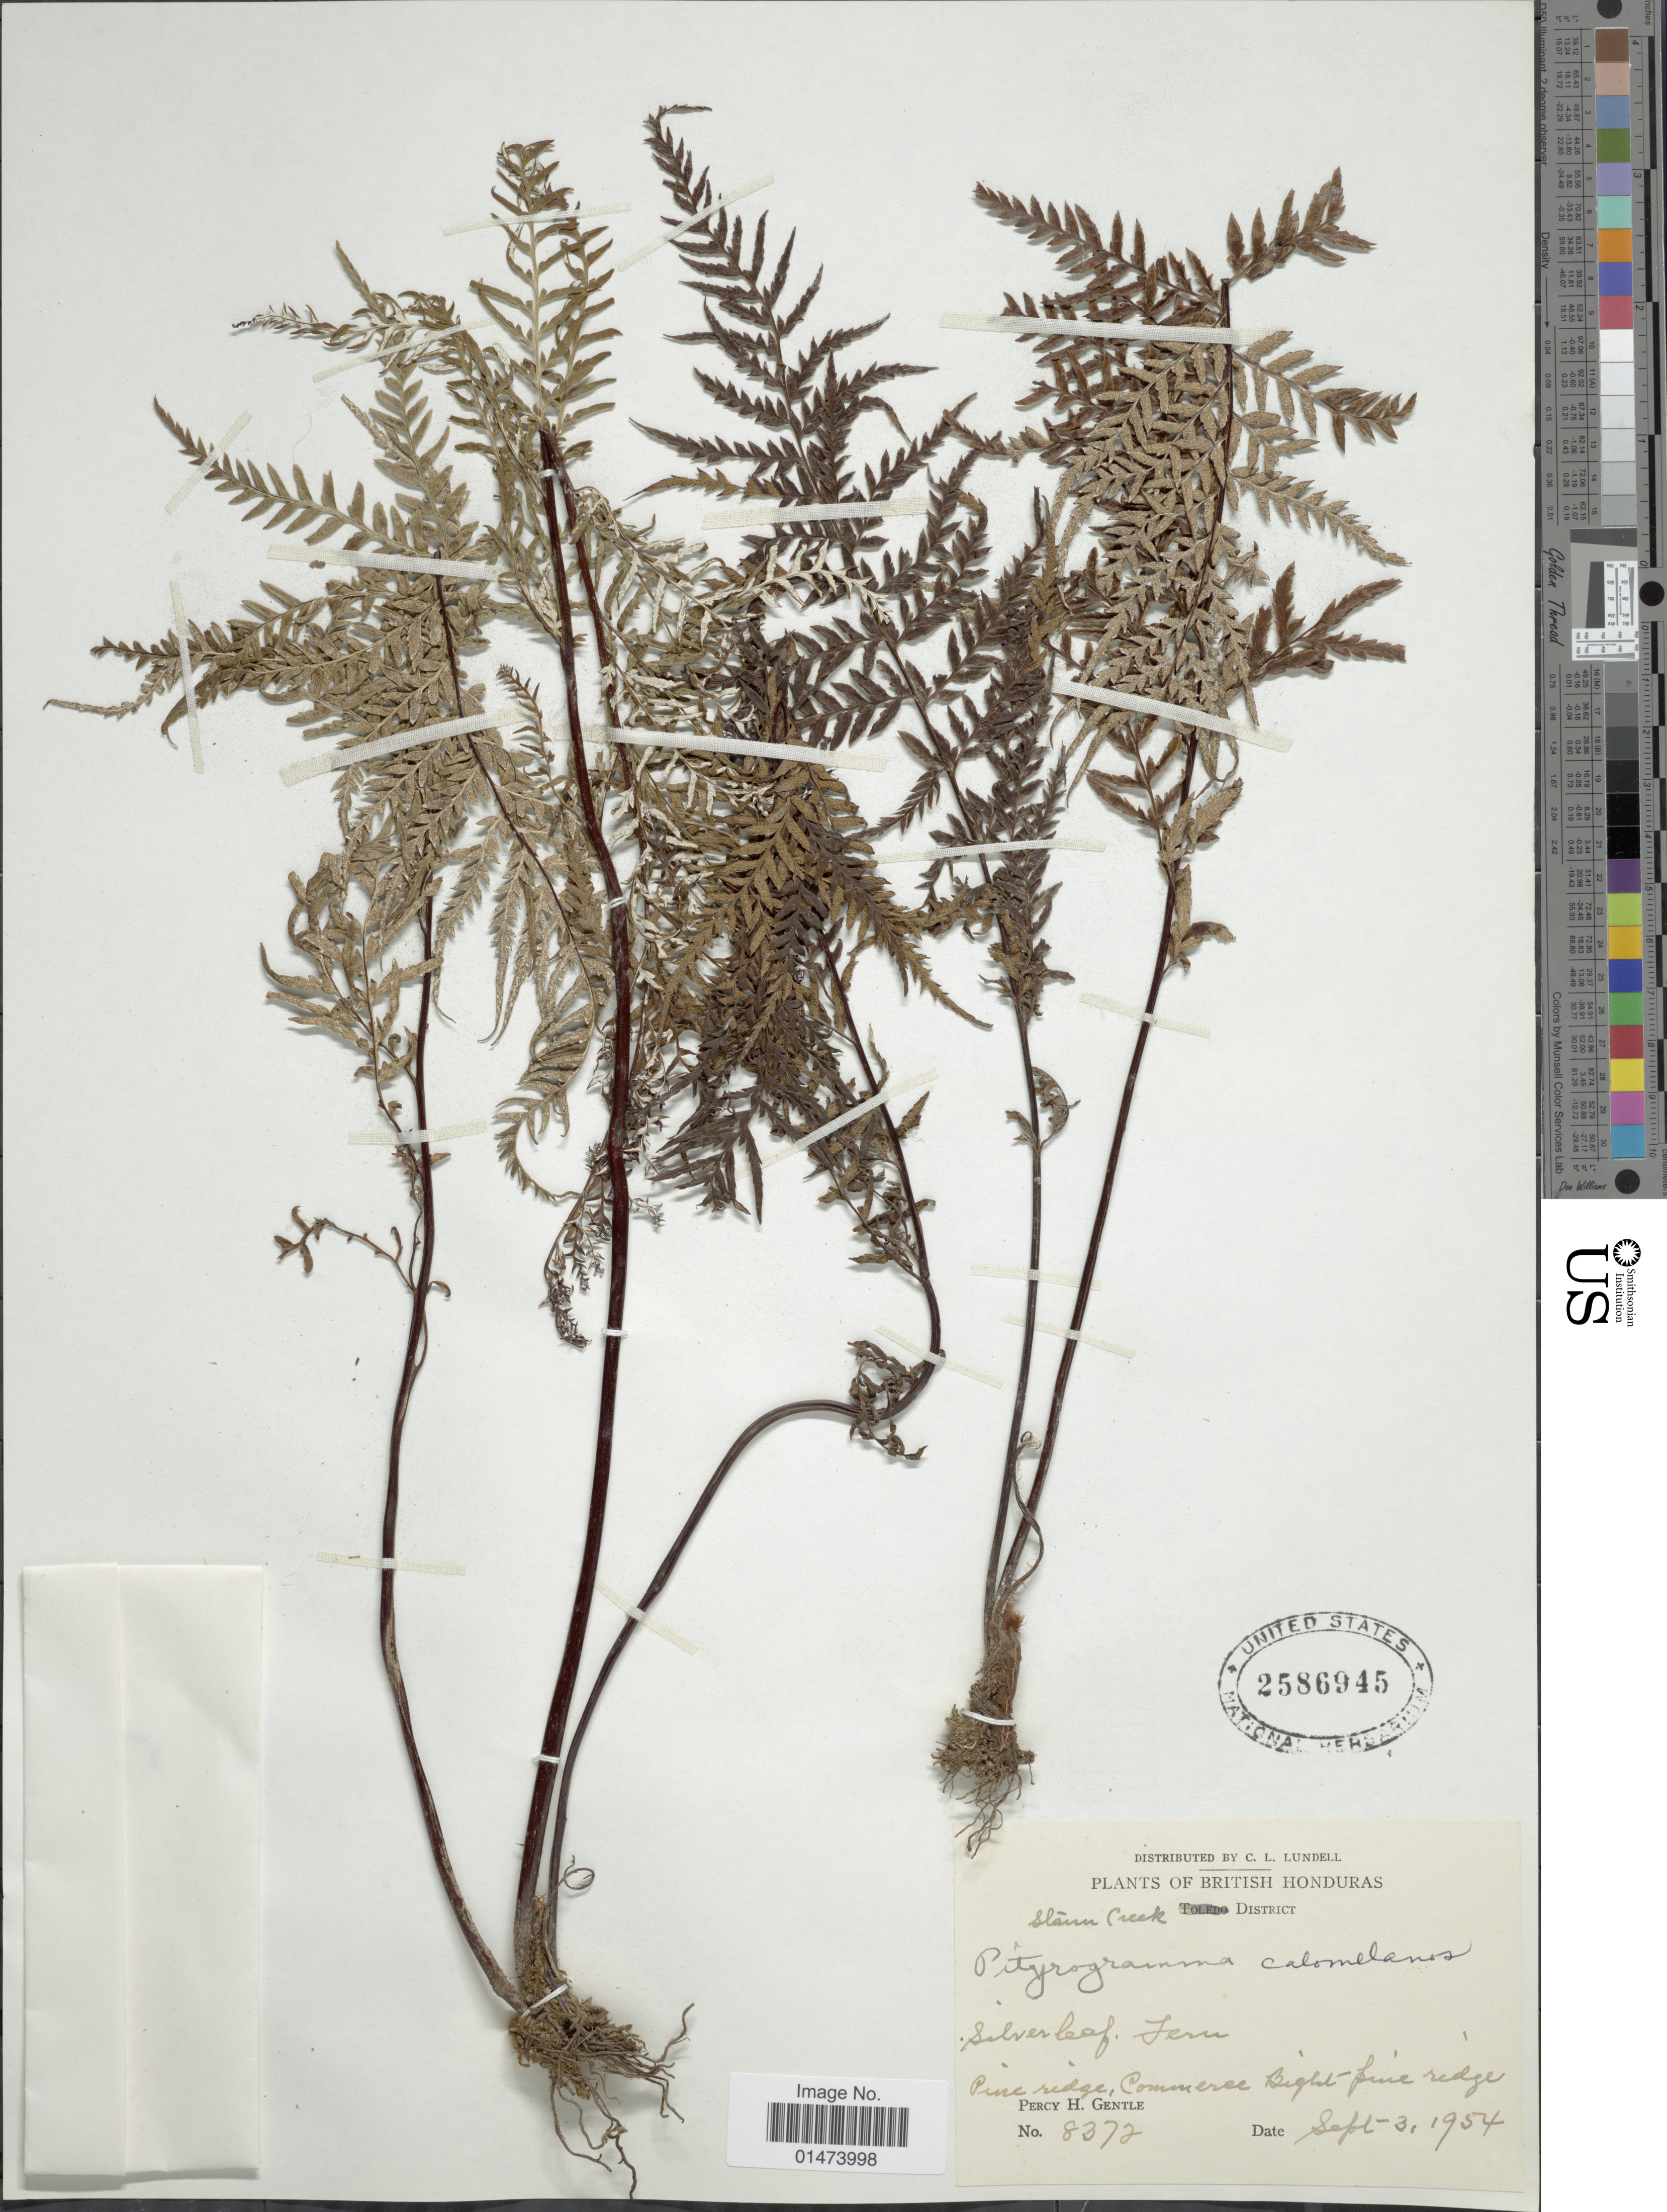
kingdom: Plantae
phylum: Tracheophyta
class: Polypodiopsida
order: Polypodiales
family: Pteridaceae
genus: Pityrogramma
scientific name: Pityrogramma calomelanos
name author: (L.) Link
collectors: P. H. Gentle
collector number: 8372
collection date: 1954-09-03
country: Belize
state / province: Stann Creek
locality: Pine ridge, Commerce Bight-fine ridge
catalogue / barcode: US 2586945